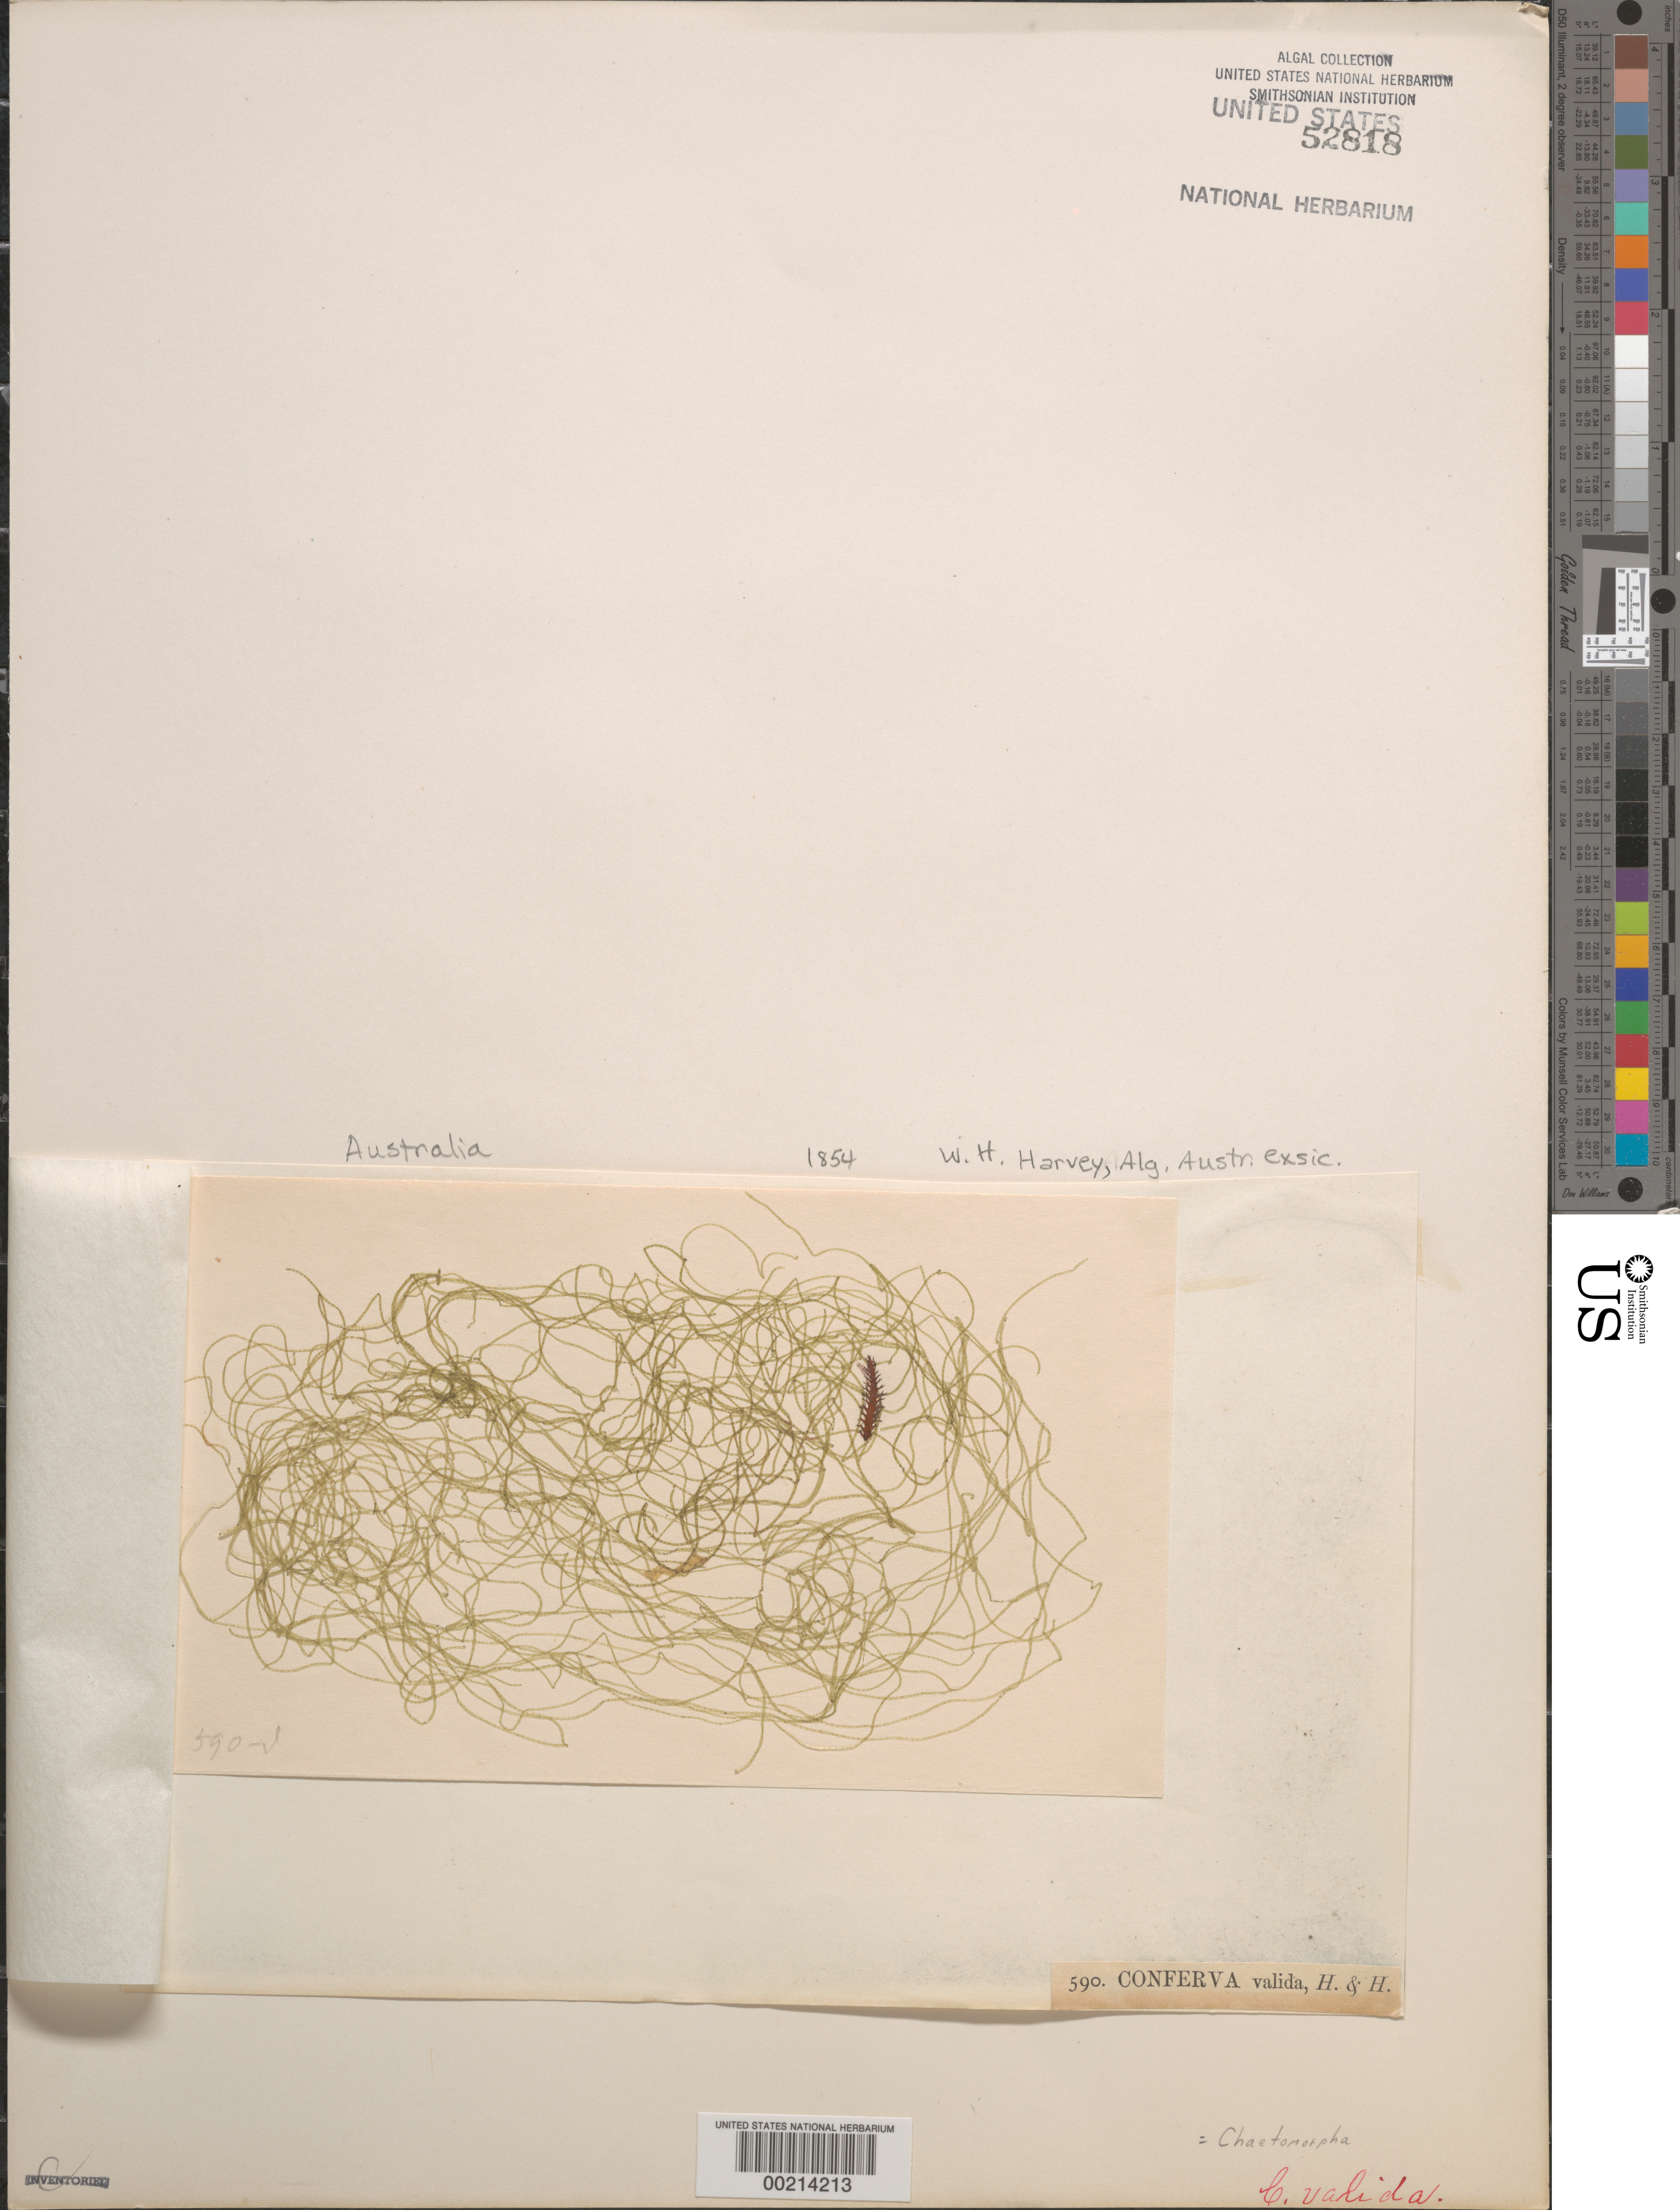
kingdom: Plantae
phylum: Chlorophyta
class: Ulvophyceae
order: Cladophorales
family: Cladophoraceae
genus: Chaetomorpha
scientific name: Chaetomorpha sp.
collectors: W. Harvey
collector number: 590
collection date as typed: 1854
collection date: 1854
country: Australia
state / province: Western Australia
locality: Princess Royal Harbor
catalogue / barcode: US 52818